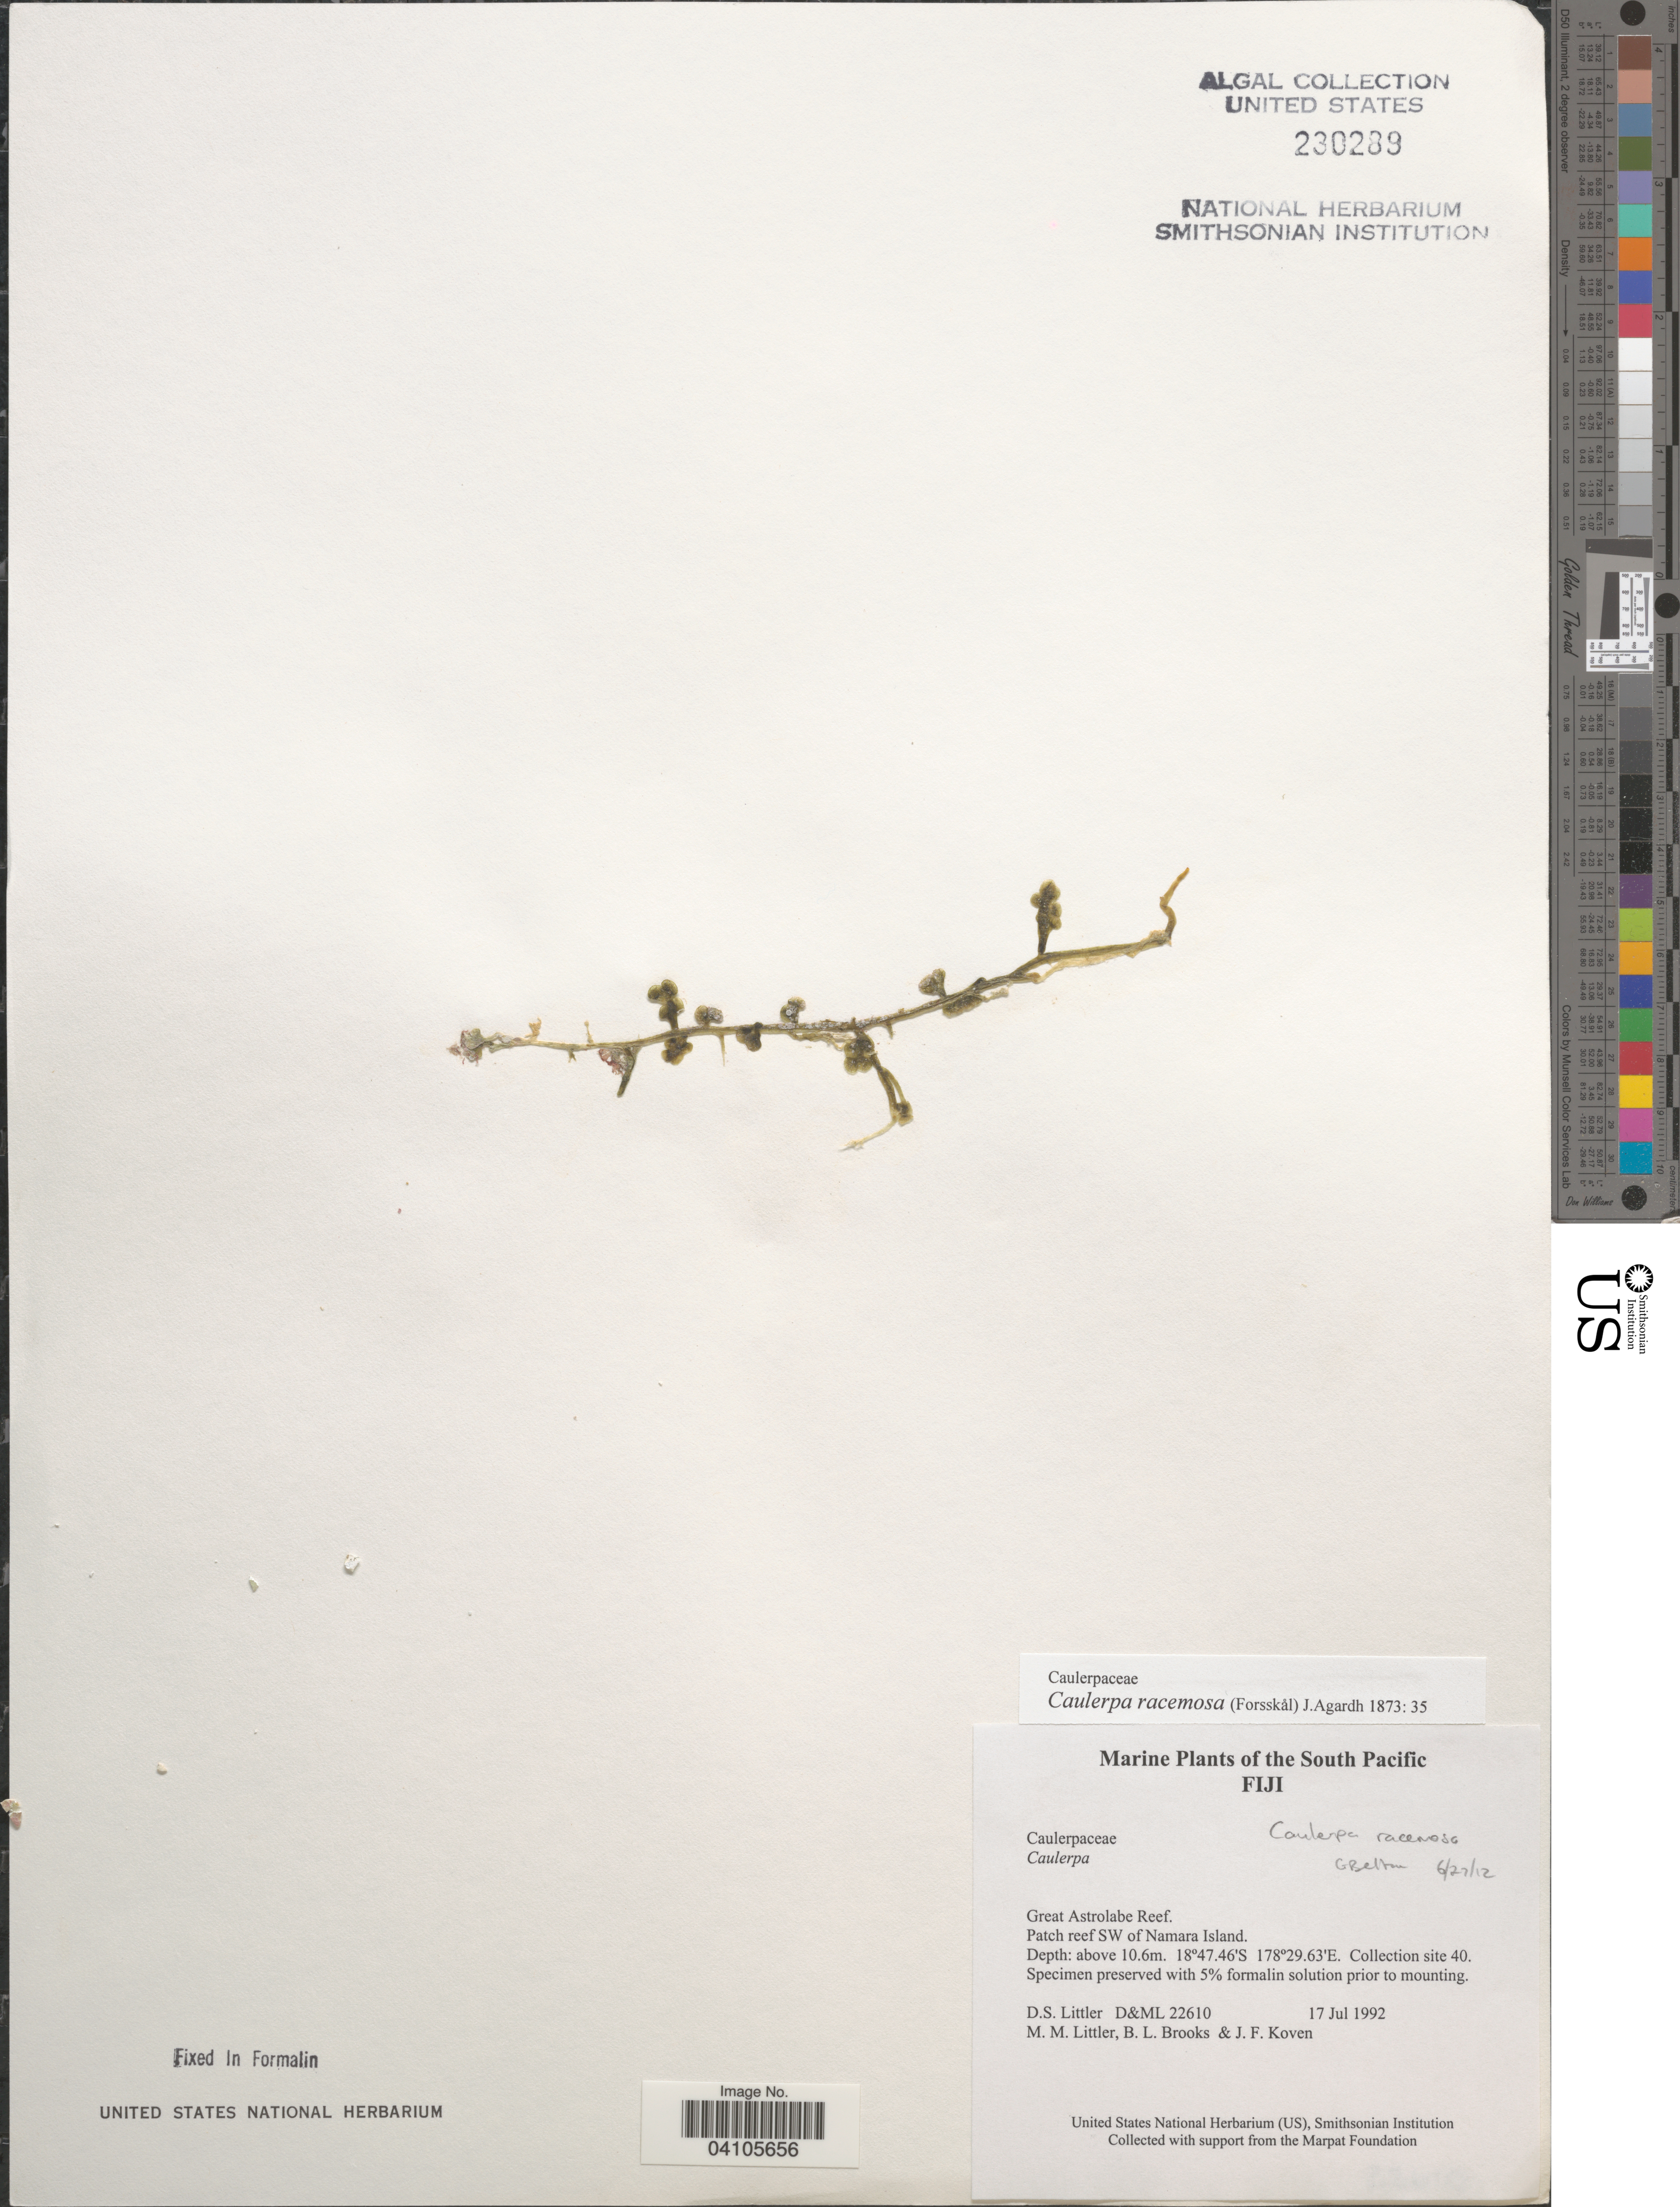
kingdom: Plantae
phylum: Chlorophyta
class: Ulvophyceae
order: Bryopsidales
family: Caulerpaceae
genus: Caulerpa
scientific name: Caulerpa racemosa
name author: (Forssk.) J. Agardh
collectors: D. S. Littler, B. Brooks & J. Koven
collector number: D&ML 22610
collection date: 1992-07-17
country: Fiji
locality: The South Pacific. Great Astrolabe Reef. Patch Reef SW of Namara Island. Site 40.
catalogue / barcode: US 230289